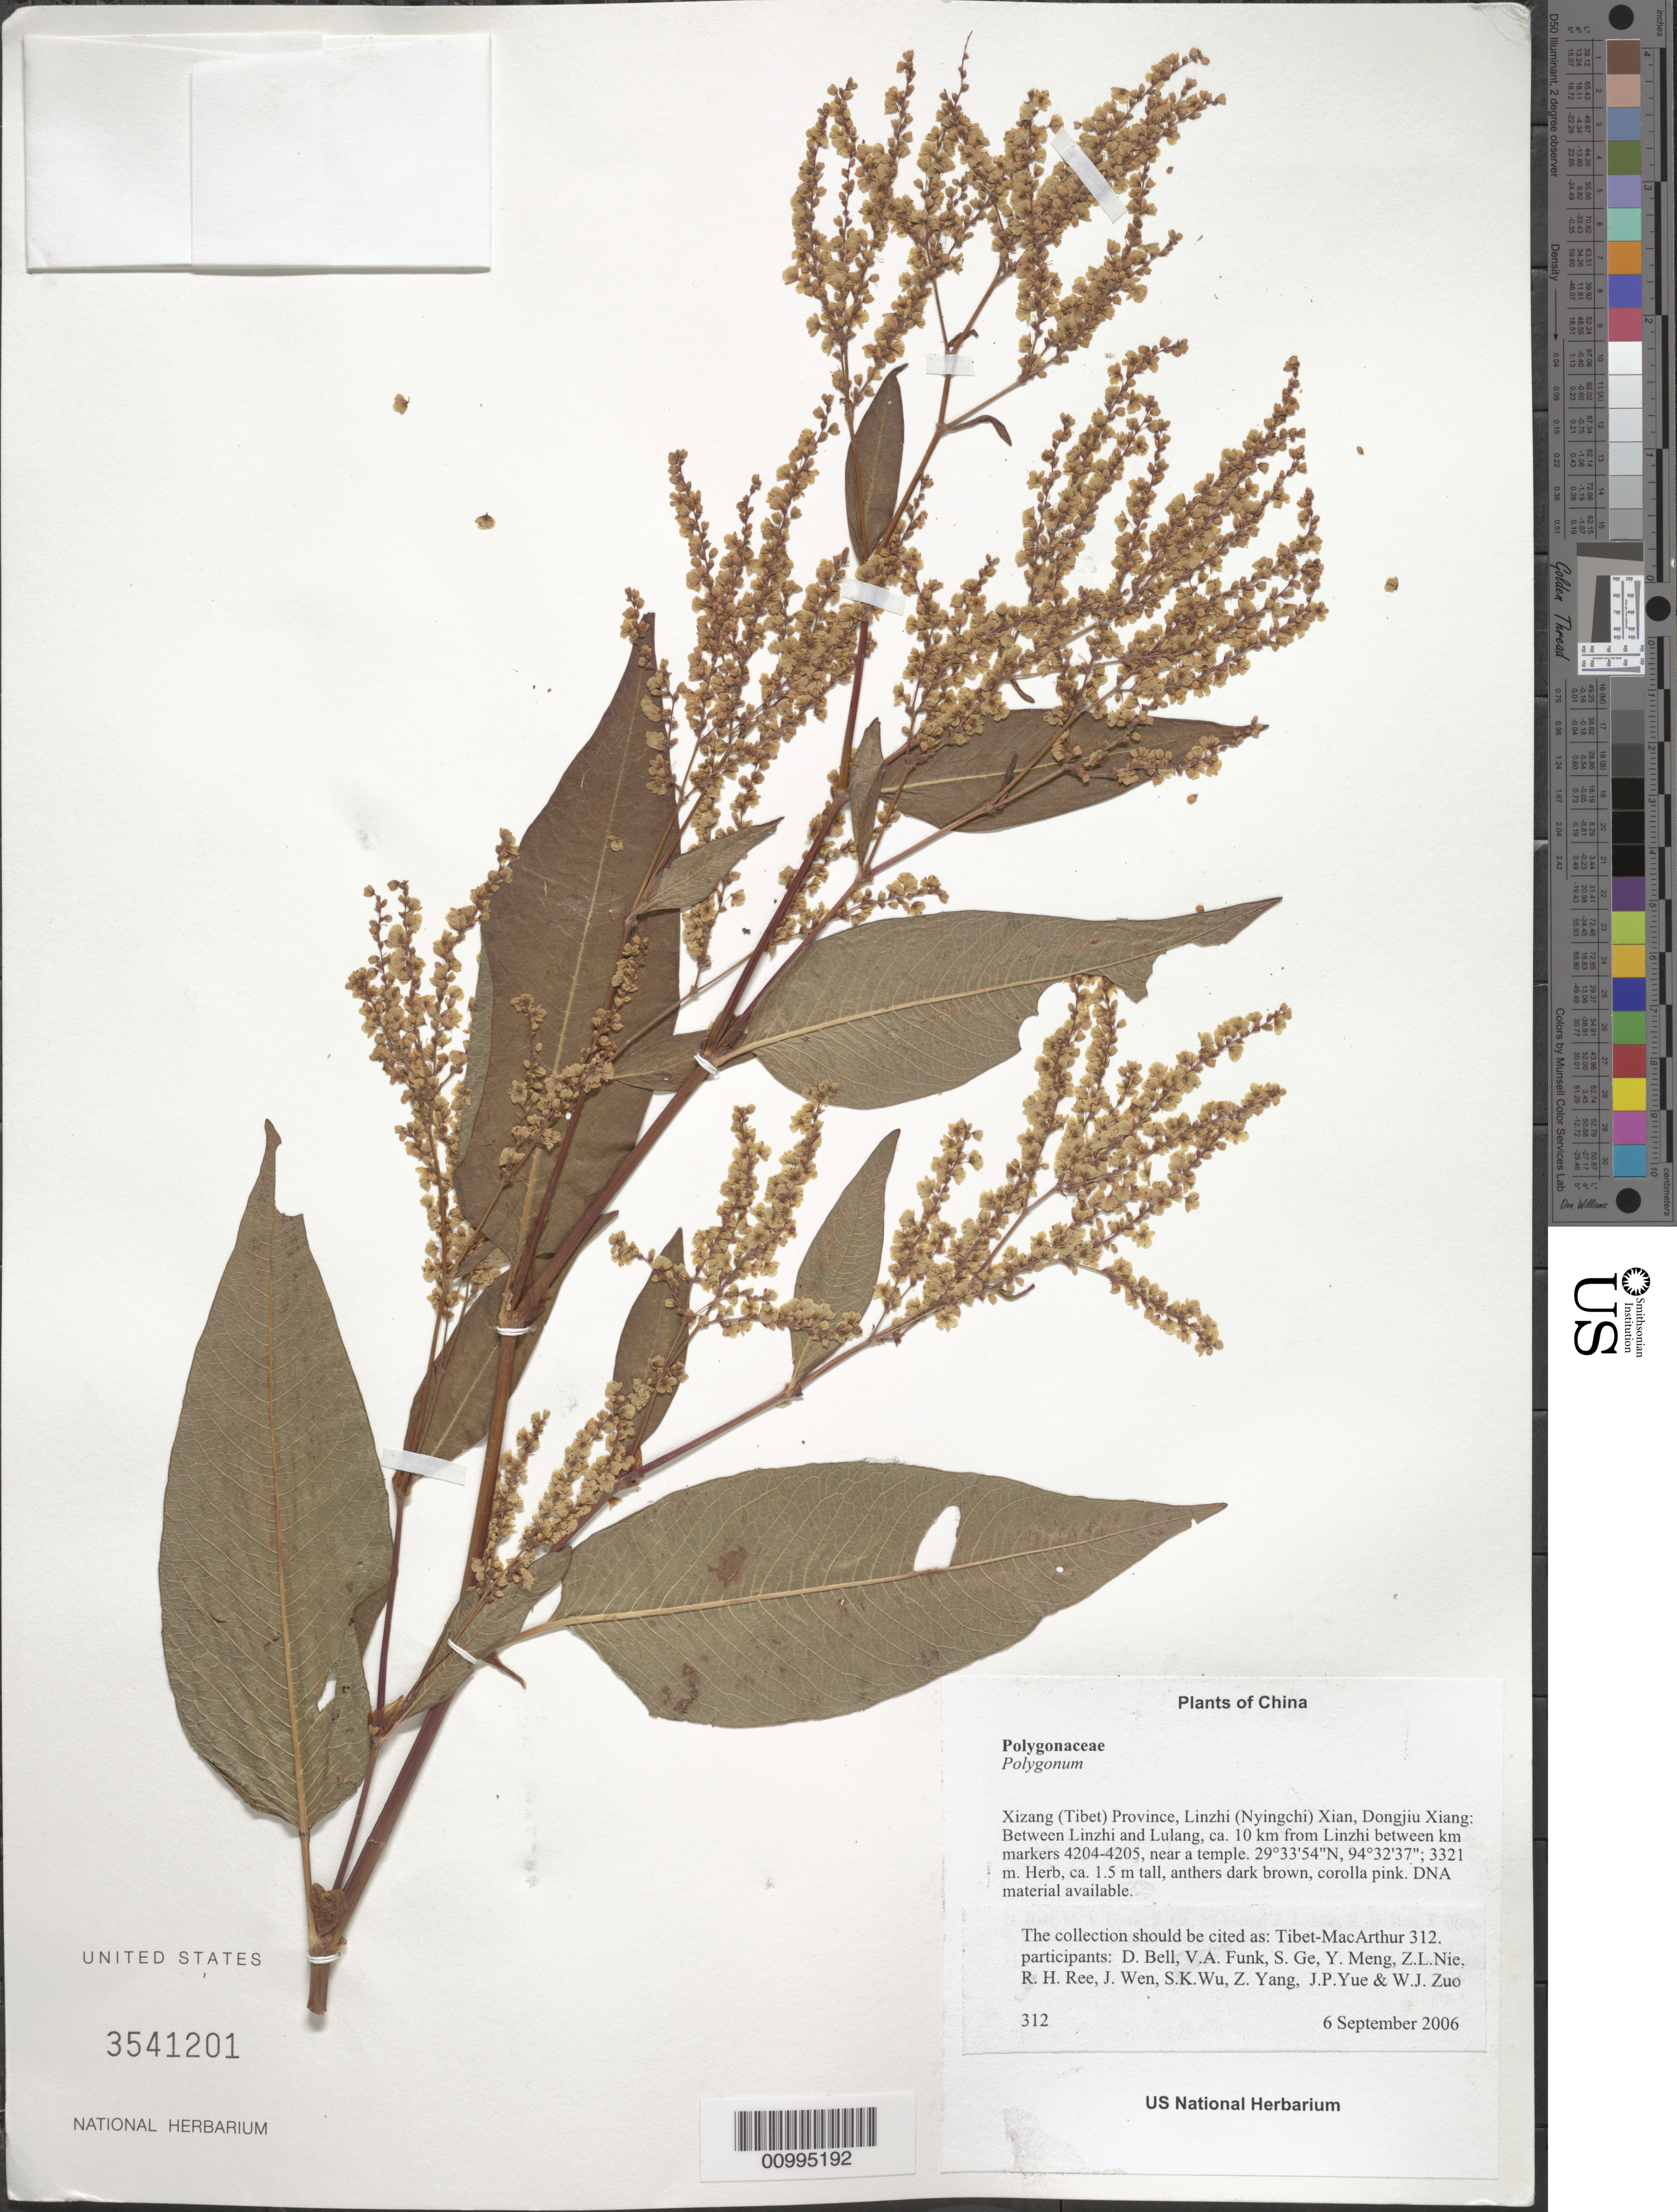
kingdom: Plantae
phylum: Tracheophyta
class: Magnoliopsida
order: Caryophyllales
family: Polygonaceae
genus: Polygonum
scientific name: Polygonum sp.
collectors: Tibet-MacArthur, D. A. Bell, V. Funk, S. Ge, Y. Meng, Z. Nie, R. Ree, J. Wen, S. K. Wu, Z. Yang, J. Yue & W. Zuo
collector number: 312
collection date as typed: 06 Sep 2006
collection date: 2006-09-06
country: China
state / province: Xizang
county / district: Linzhi (Nyingchi) Xian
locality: Dongjiu Xiang. Between Linzhi and Lulang, ca. 10 km from Linzhi between km markers 4204-4205, near a temple.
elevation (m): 3321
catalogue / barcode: US 3541201